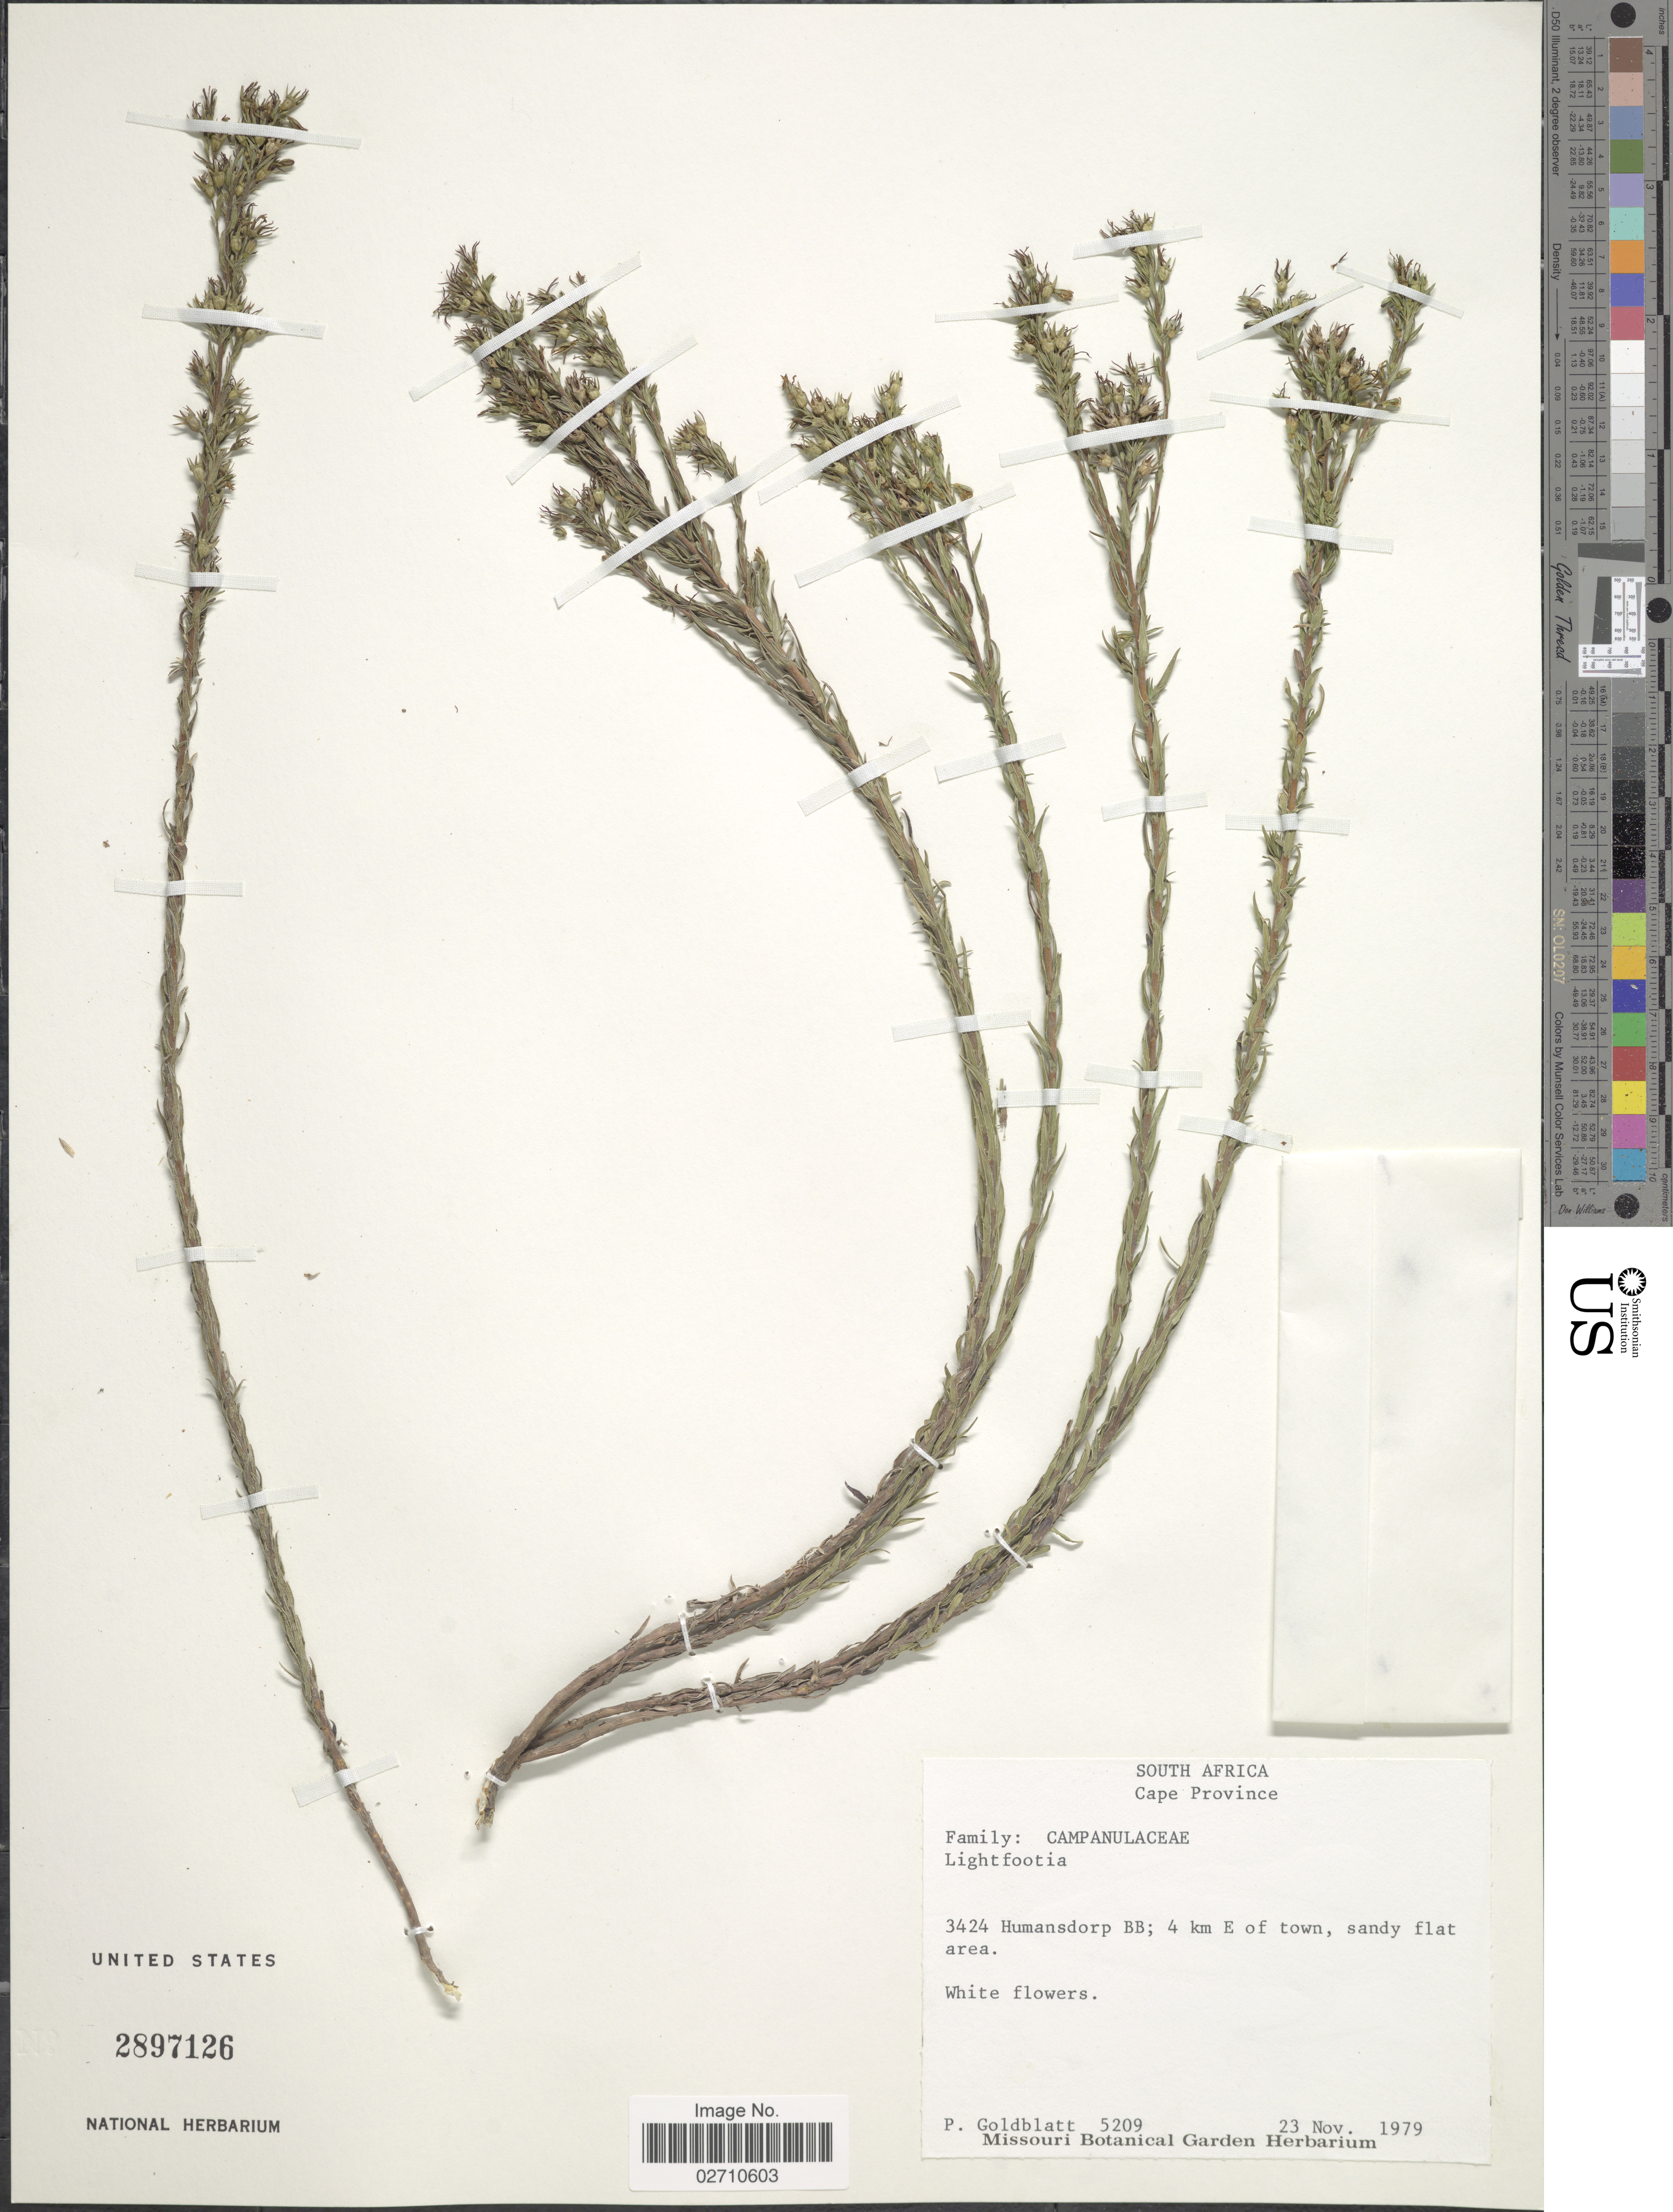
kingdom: Plantae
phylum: Tracheophyta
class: Magnoliopsida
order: Asterales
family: Campanulaceae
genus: Wahlenbergia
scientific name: Wahlenbergia sp.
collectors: P. Goldblatt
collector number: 5209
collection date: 1979-11-23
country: South Africa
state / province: Eastern Cape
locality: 3424 Humansdorp BB; 4 km E of town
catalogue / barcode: US 2897126